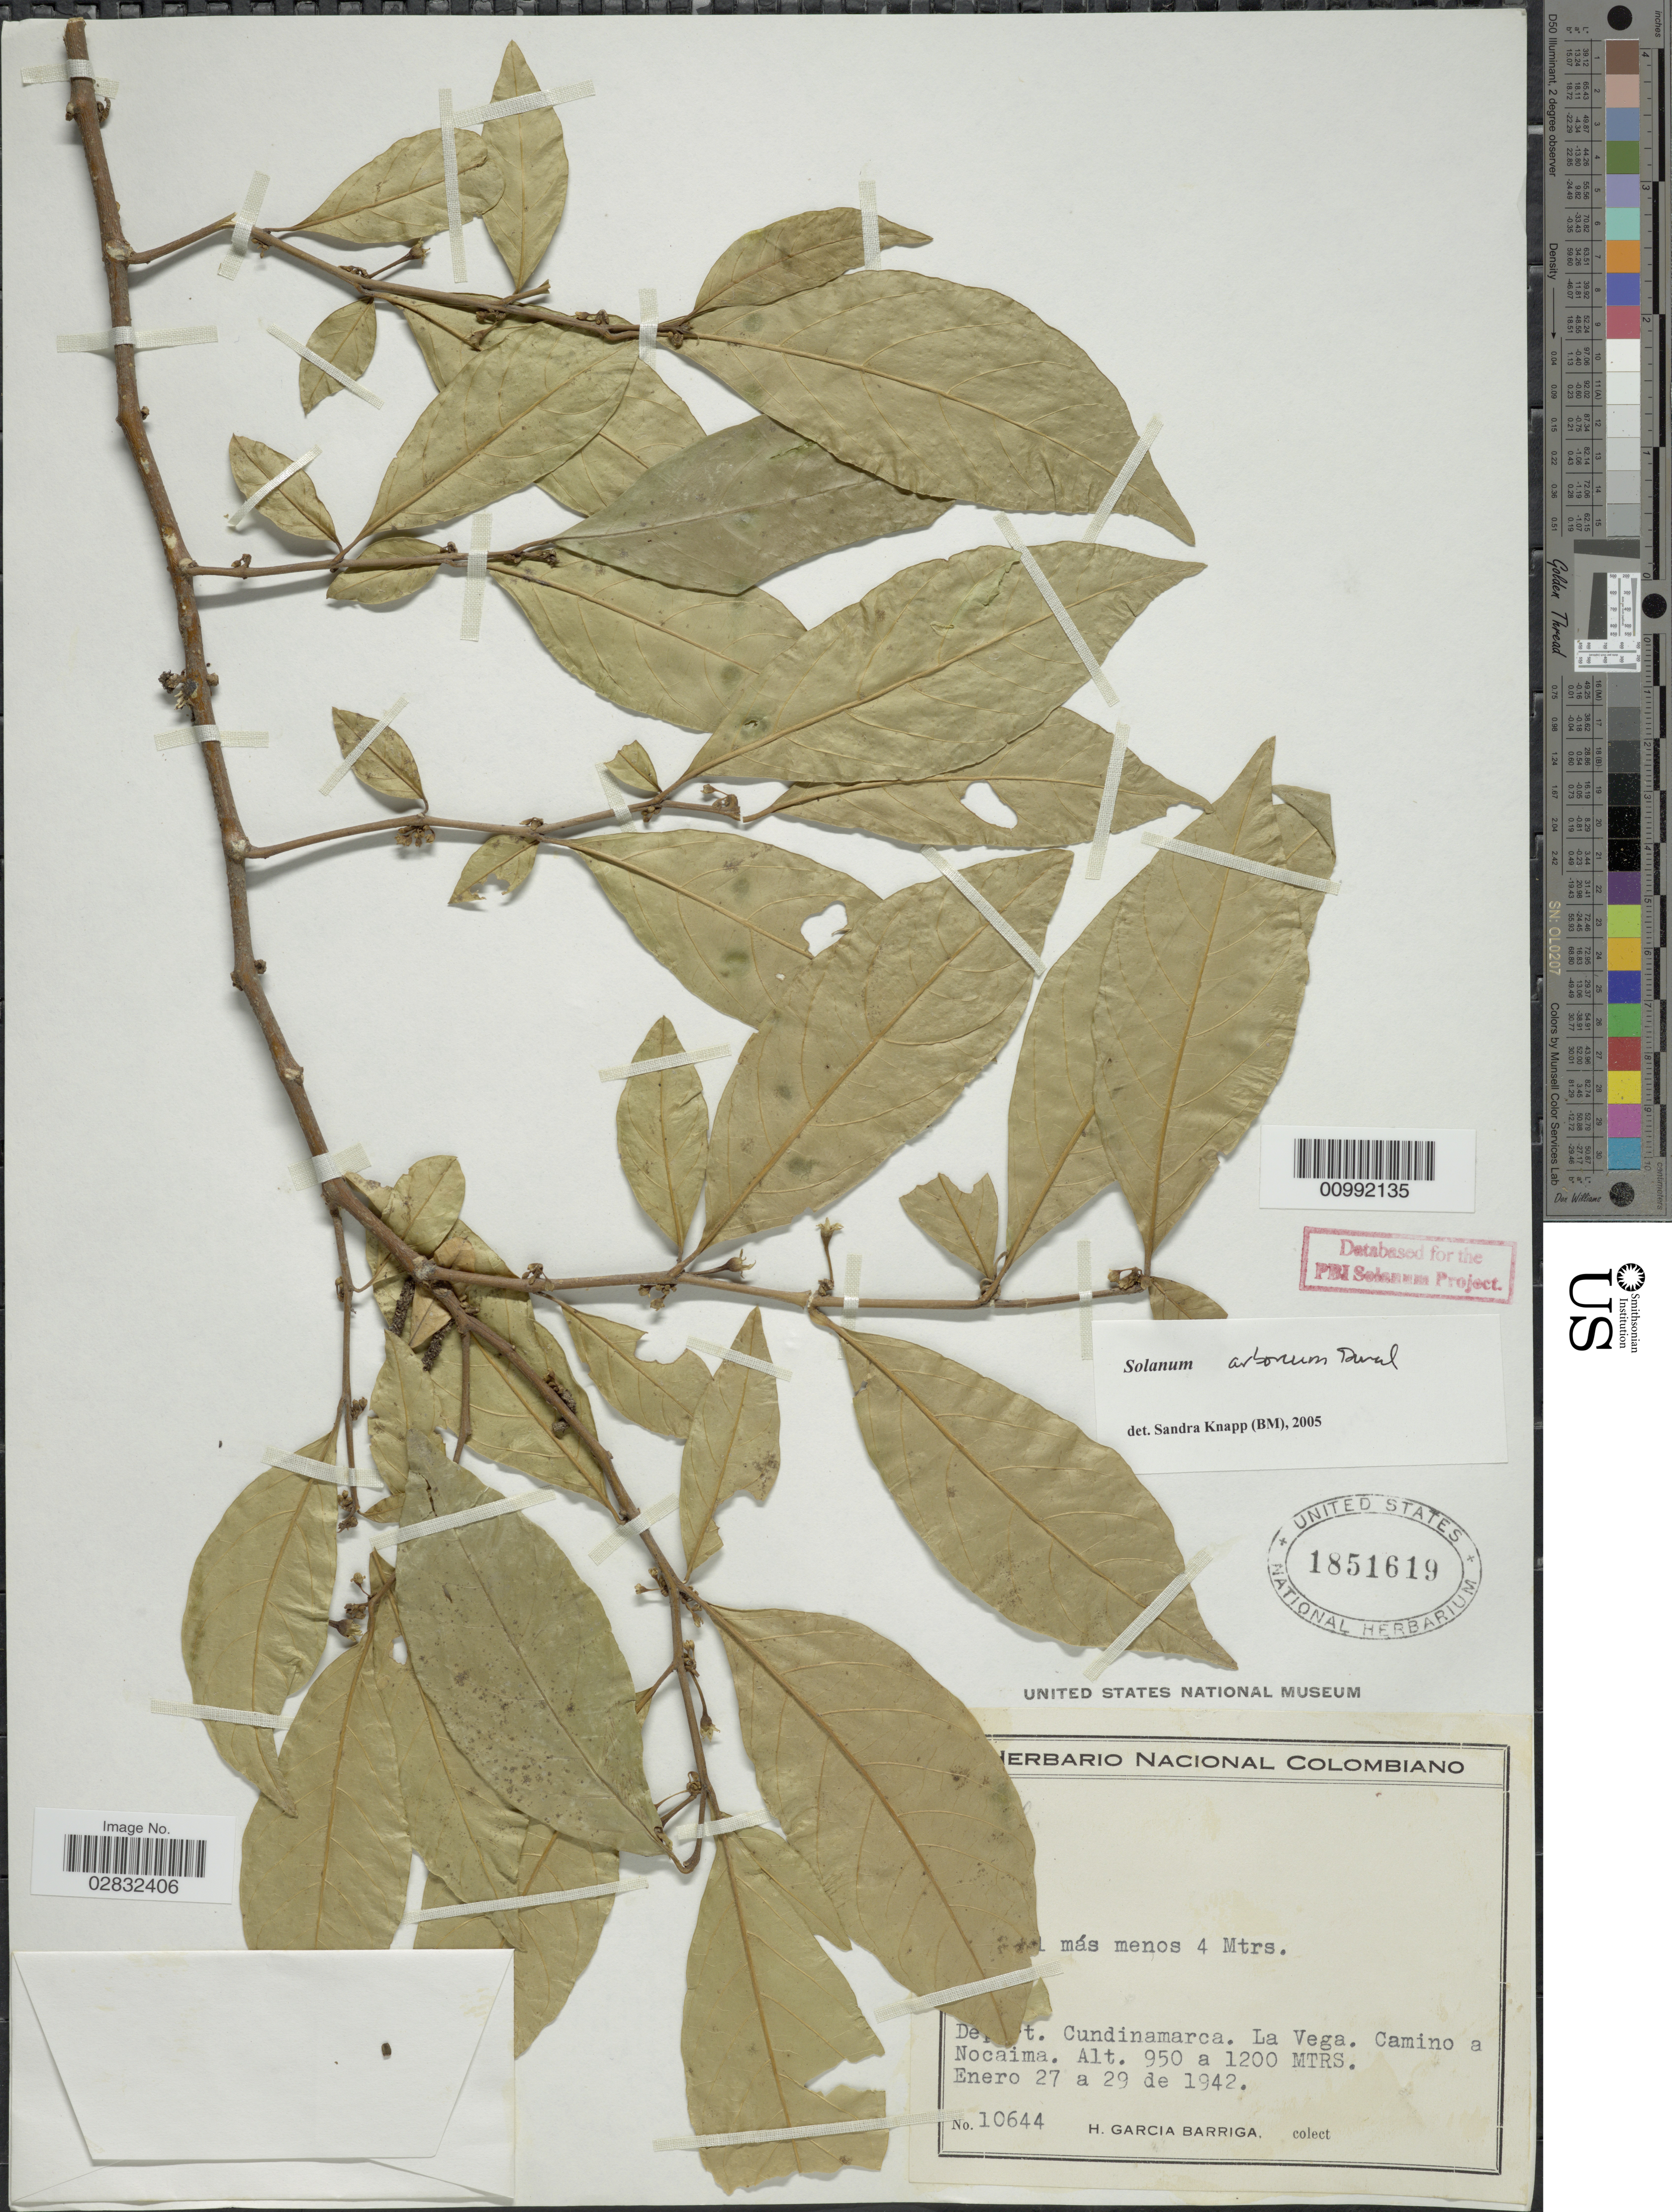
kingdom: Plantae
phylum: Tracheophyta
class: Magnoliopsida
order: Solanales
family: Solanaceae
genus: Solanum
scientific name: Solanum arboreum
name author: Dunal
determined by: Knapp, S. D.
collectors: H. García Barriga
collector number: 10644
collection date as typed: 27 Jan 1942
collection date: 1942-01-27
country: Colombia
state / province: Cundinamarca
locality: La Vega, camino a Nocaima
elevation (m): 950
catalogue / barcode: US 1851619